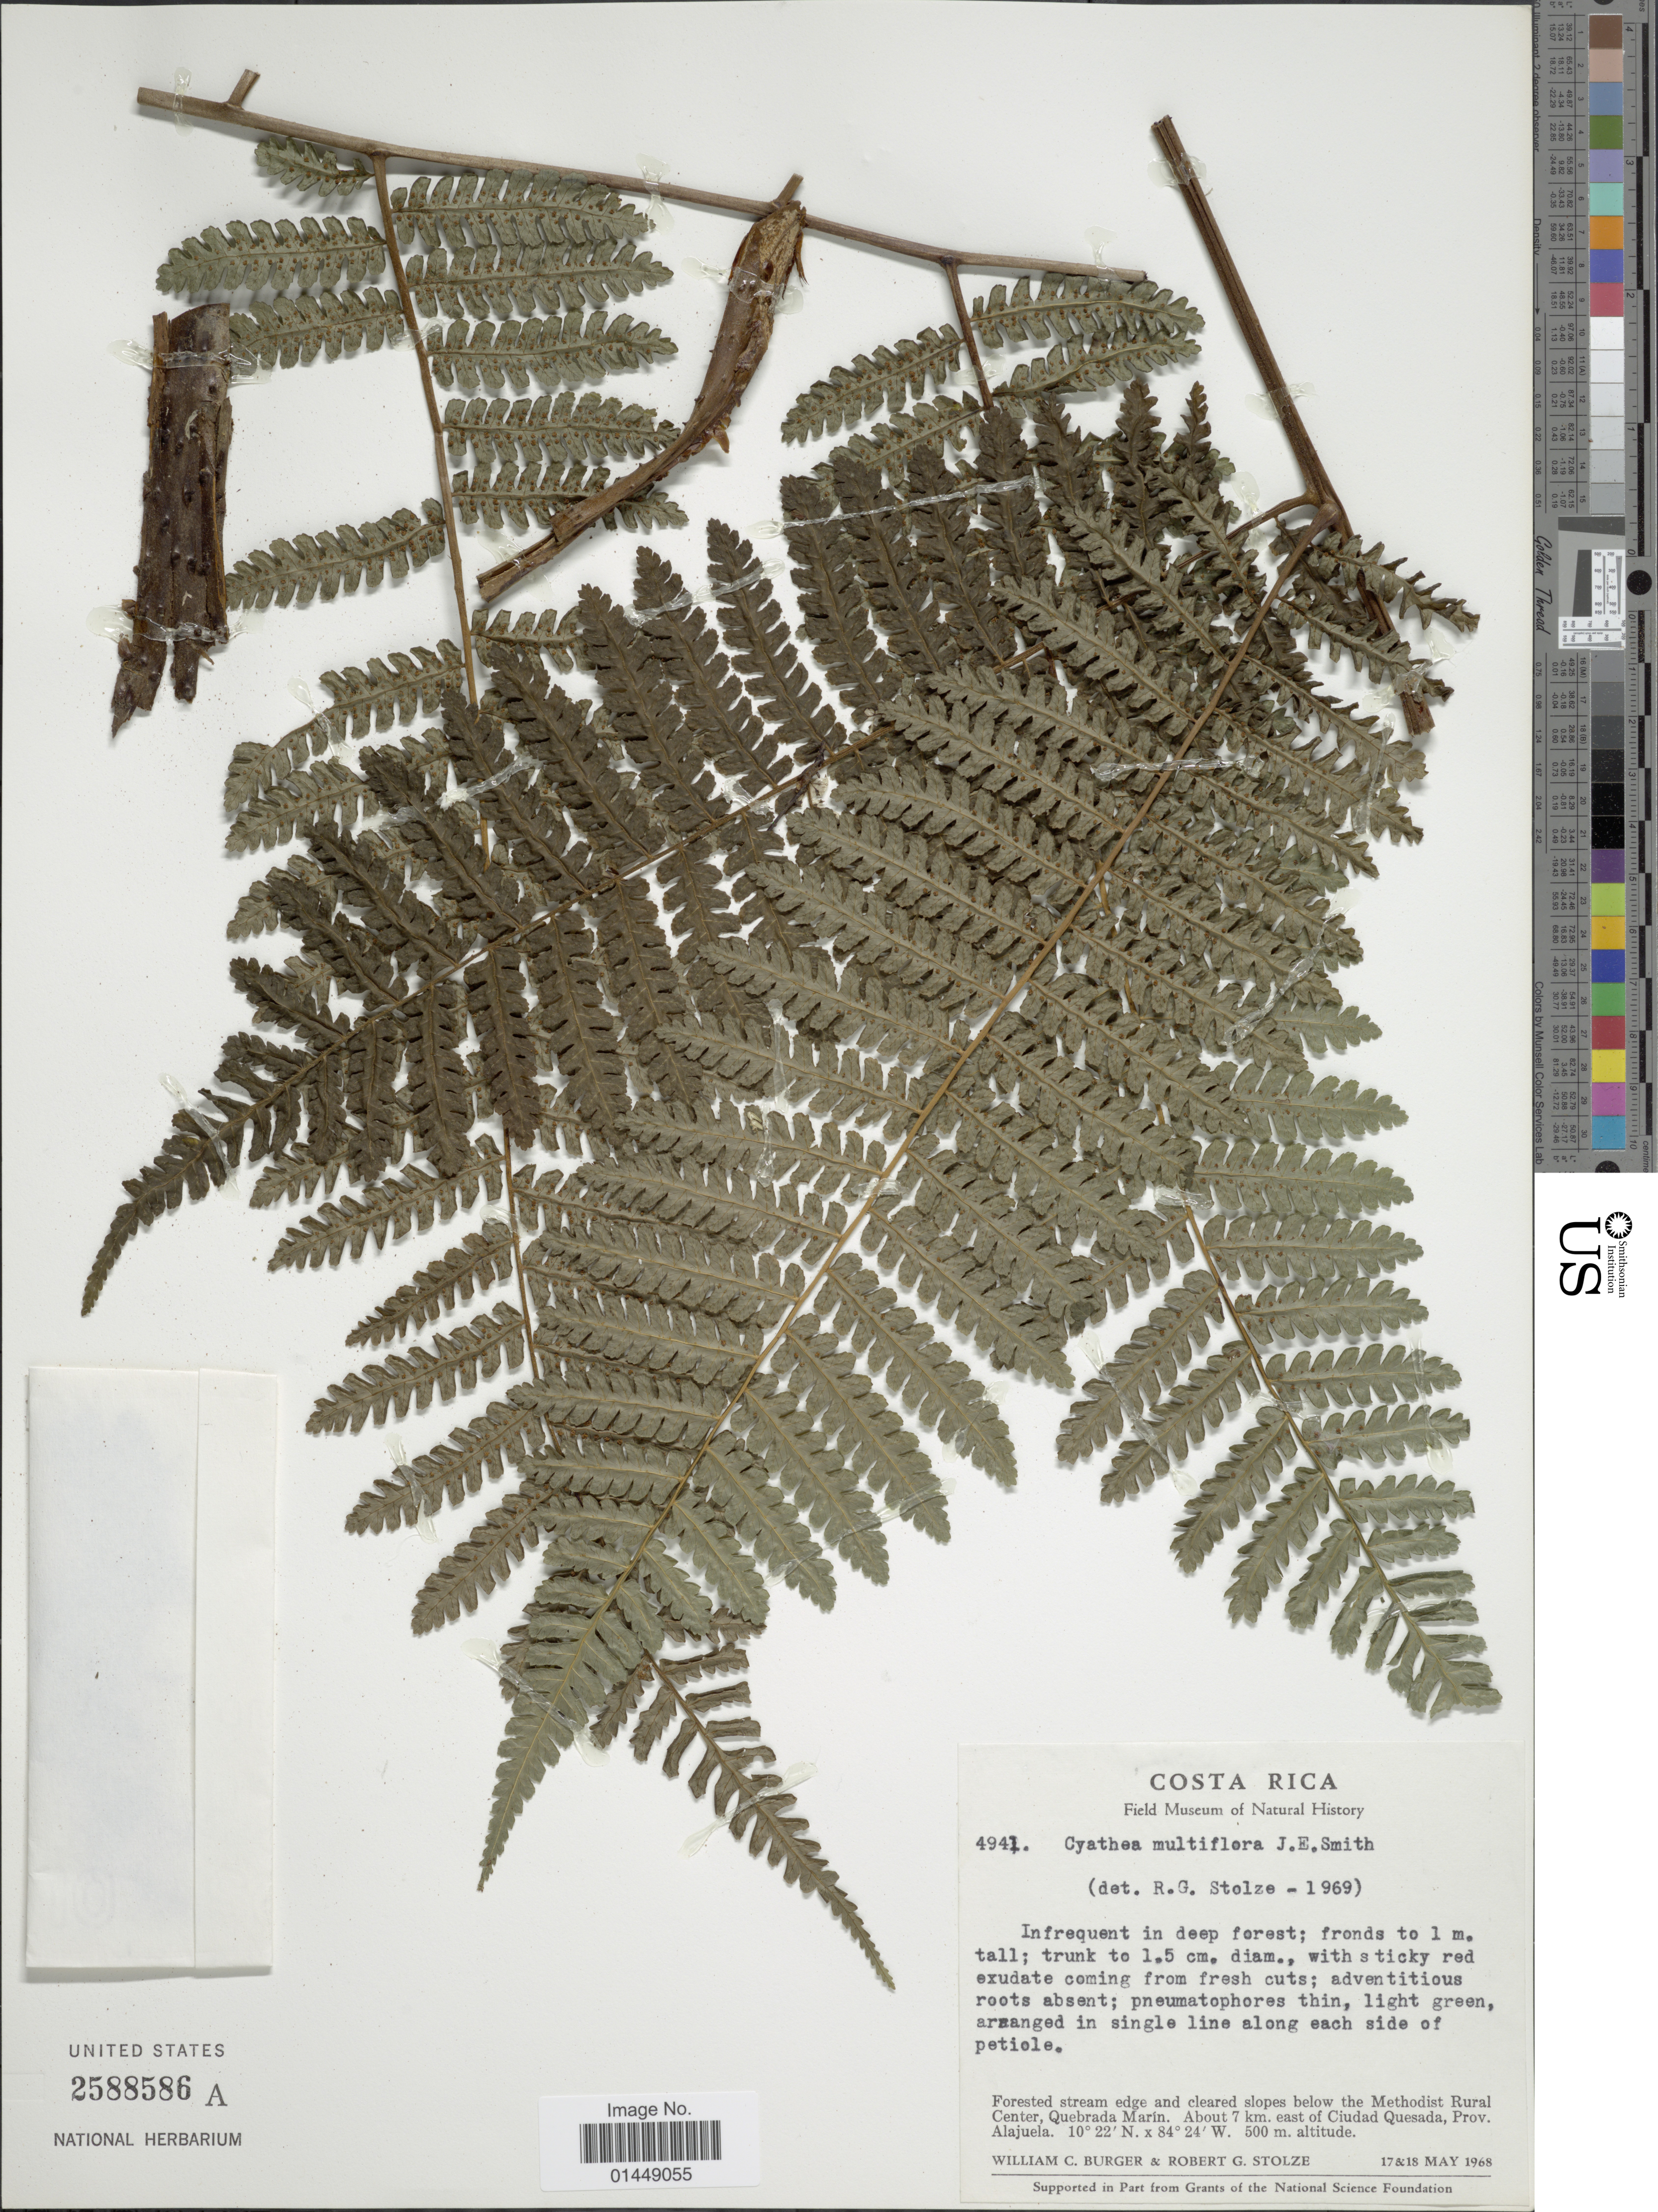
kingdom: Plantae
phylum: Tracheophyta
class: Polypodiopsida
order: Cyatheales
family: Cyatheaceae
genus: Cyathea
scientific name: Cyathea multiflora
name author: Sm.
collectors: W. Burger & R. G. Stolze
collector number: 4941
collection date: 1968-05-17/1968-05-18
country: Costa Rica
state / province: Alajuela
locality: Forested stream edge and cleared slopes below the Methodist Rural Center, Quebrada Marin. About 7 km. east of Ciudad Quesada, Prov. Alajuela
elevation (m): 500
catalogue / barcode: US 2588586A